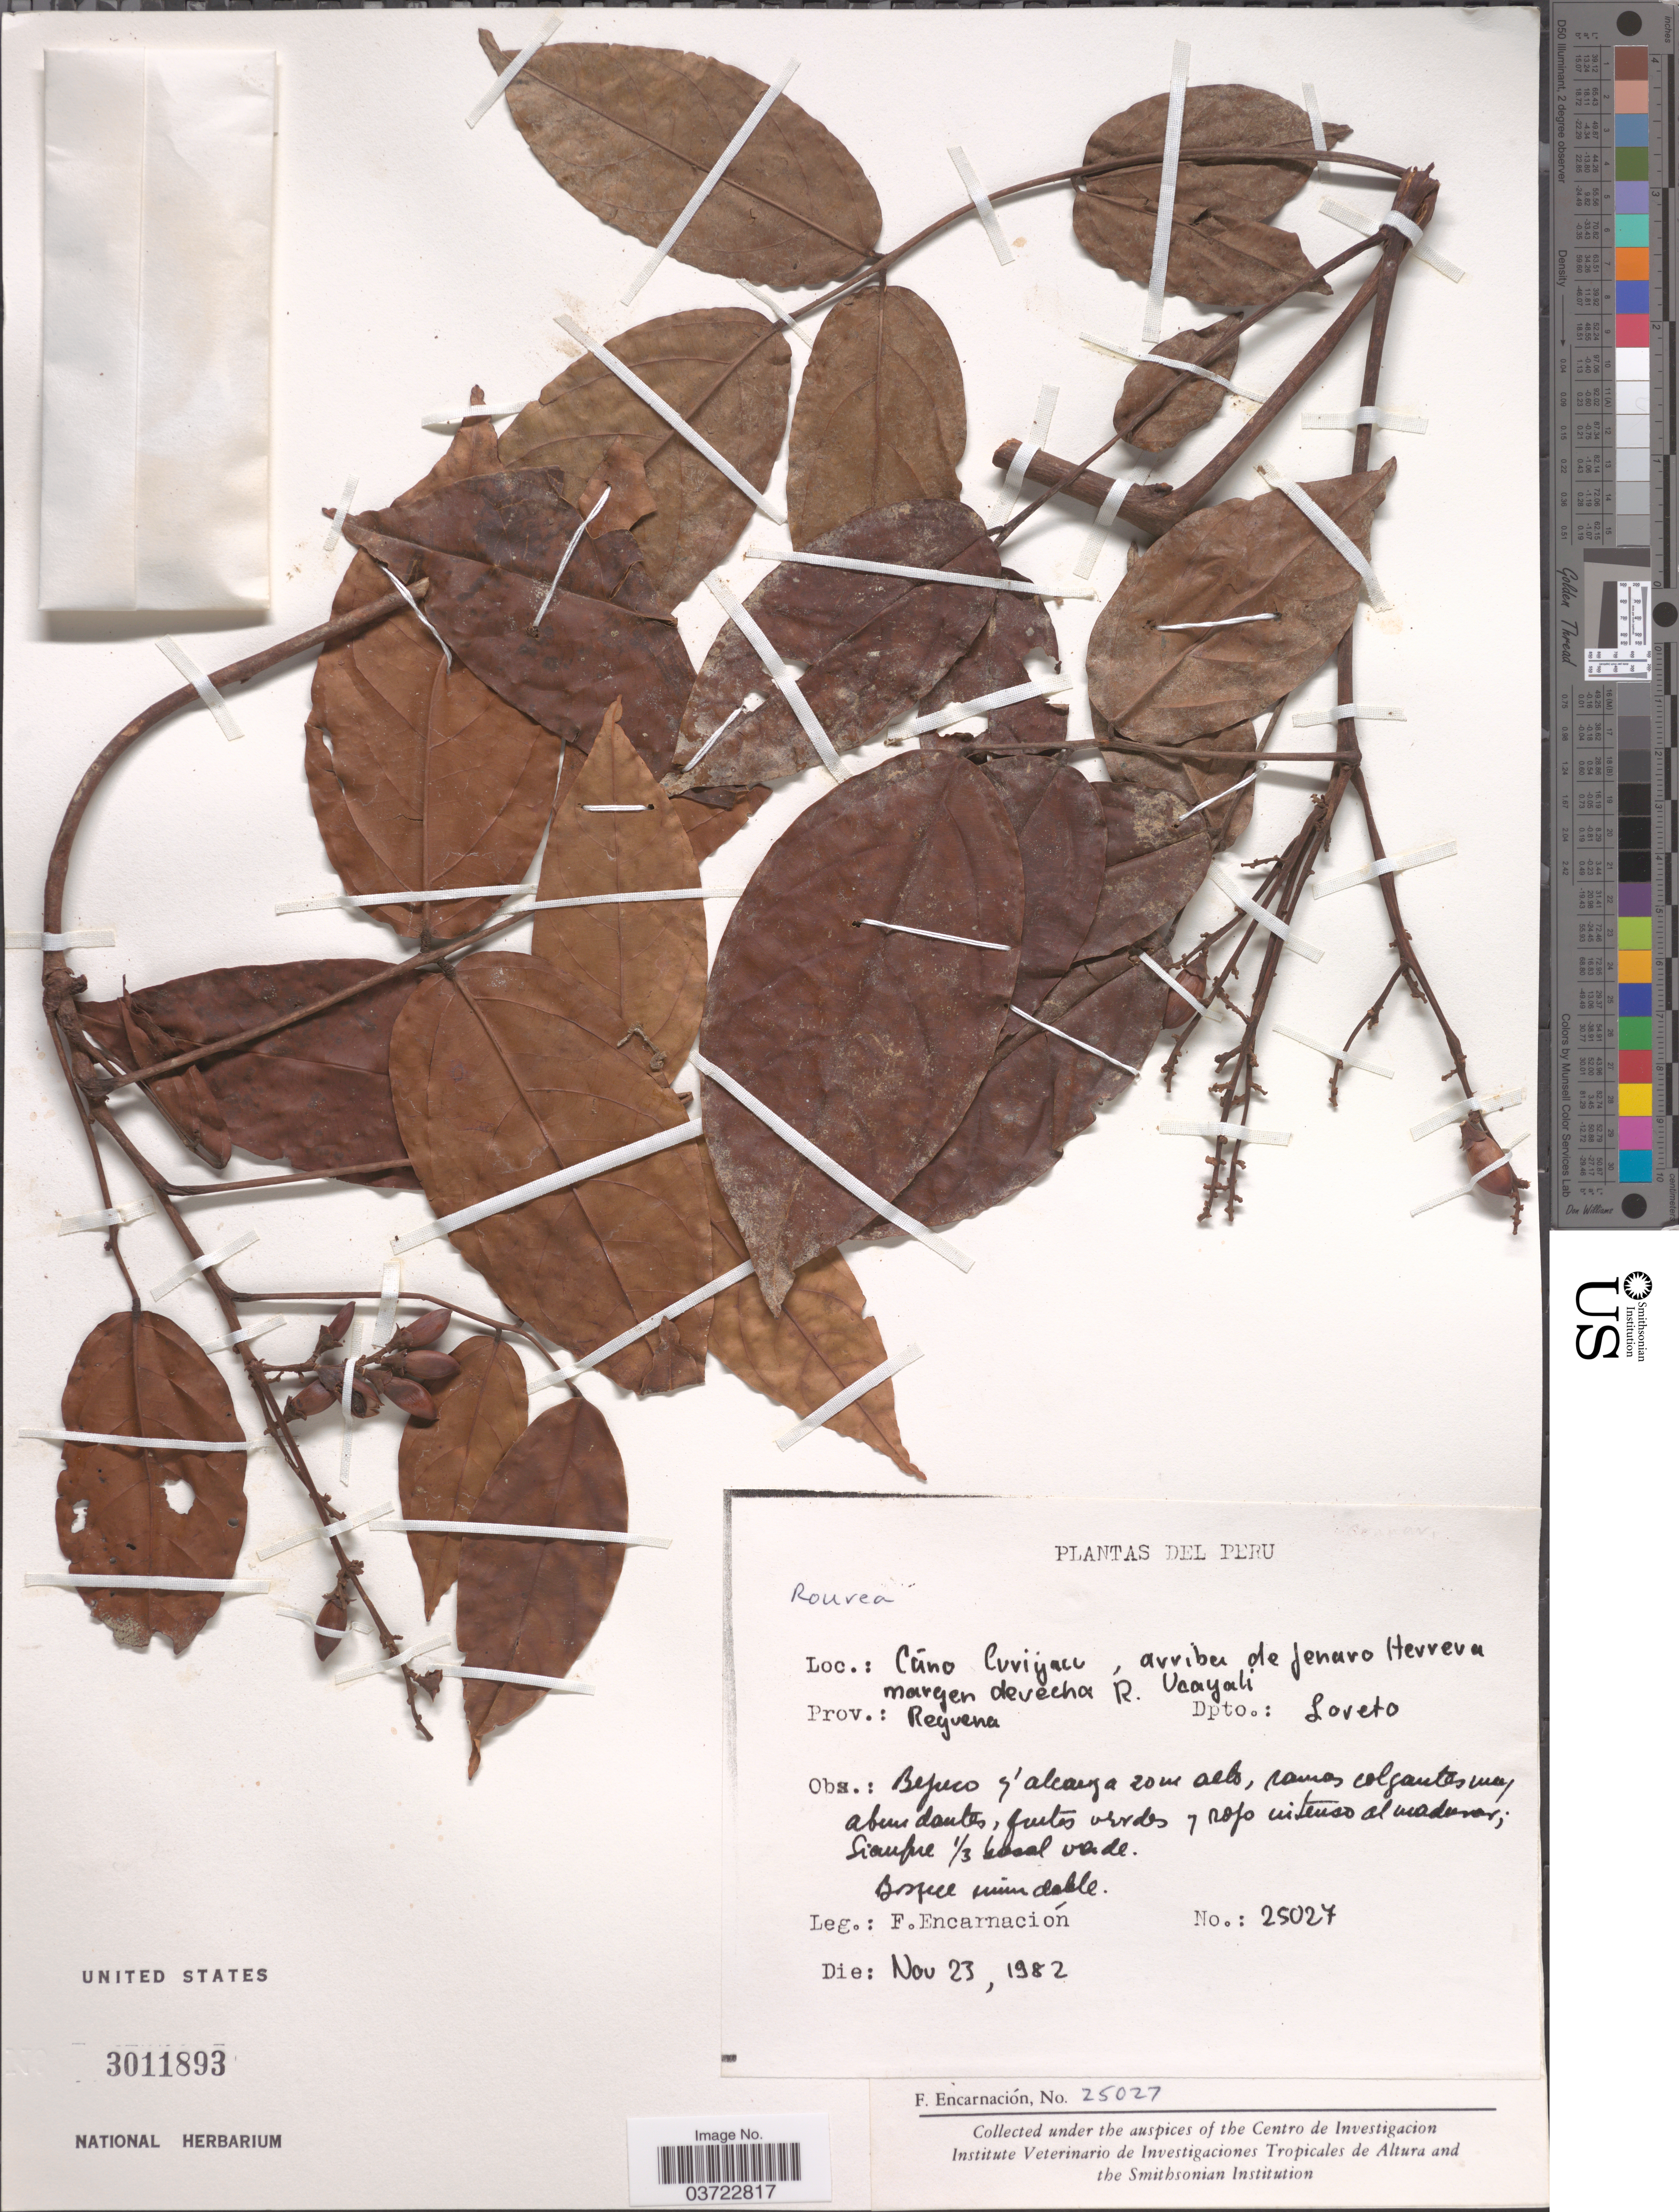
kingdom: Plantae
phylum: Tracheophyta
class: Magnoliopsida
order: Oxalidales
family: Connaraceae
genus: Rourea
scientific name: Rourea sp.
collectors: F. Encarnación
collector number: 25027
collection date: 1982-11-23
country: Peru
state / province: Loreto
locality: Cano Curiyacu, arriba de Jenaro Herrera margen derecha R. Ucayali. Prov.: Requena. Dpto.: Loreto.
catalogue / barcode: US 3011893